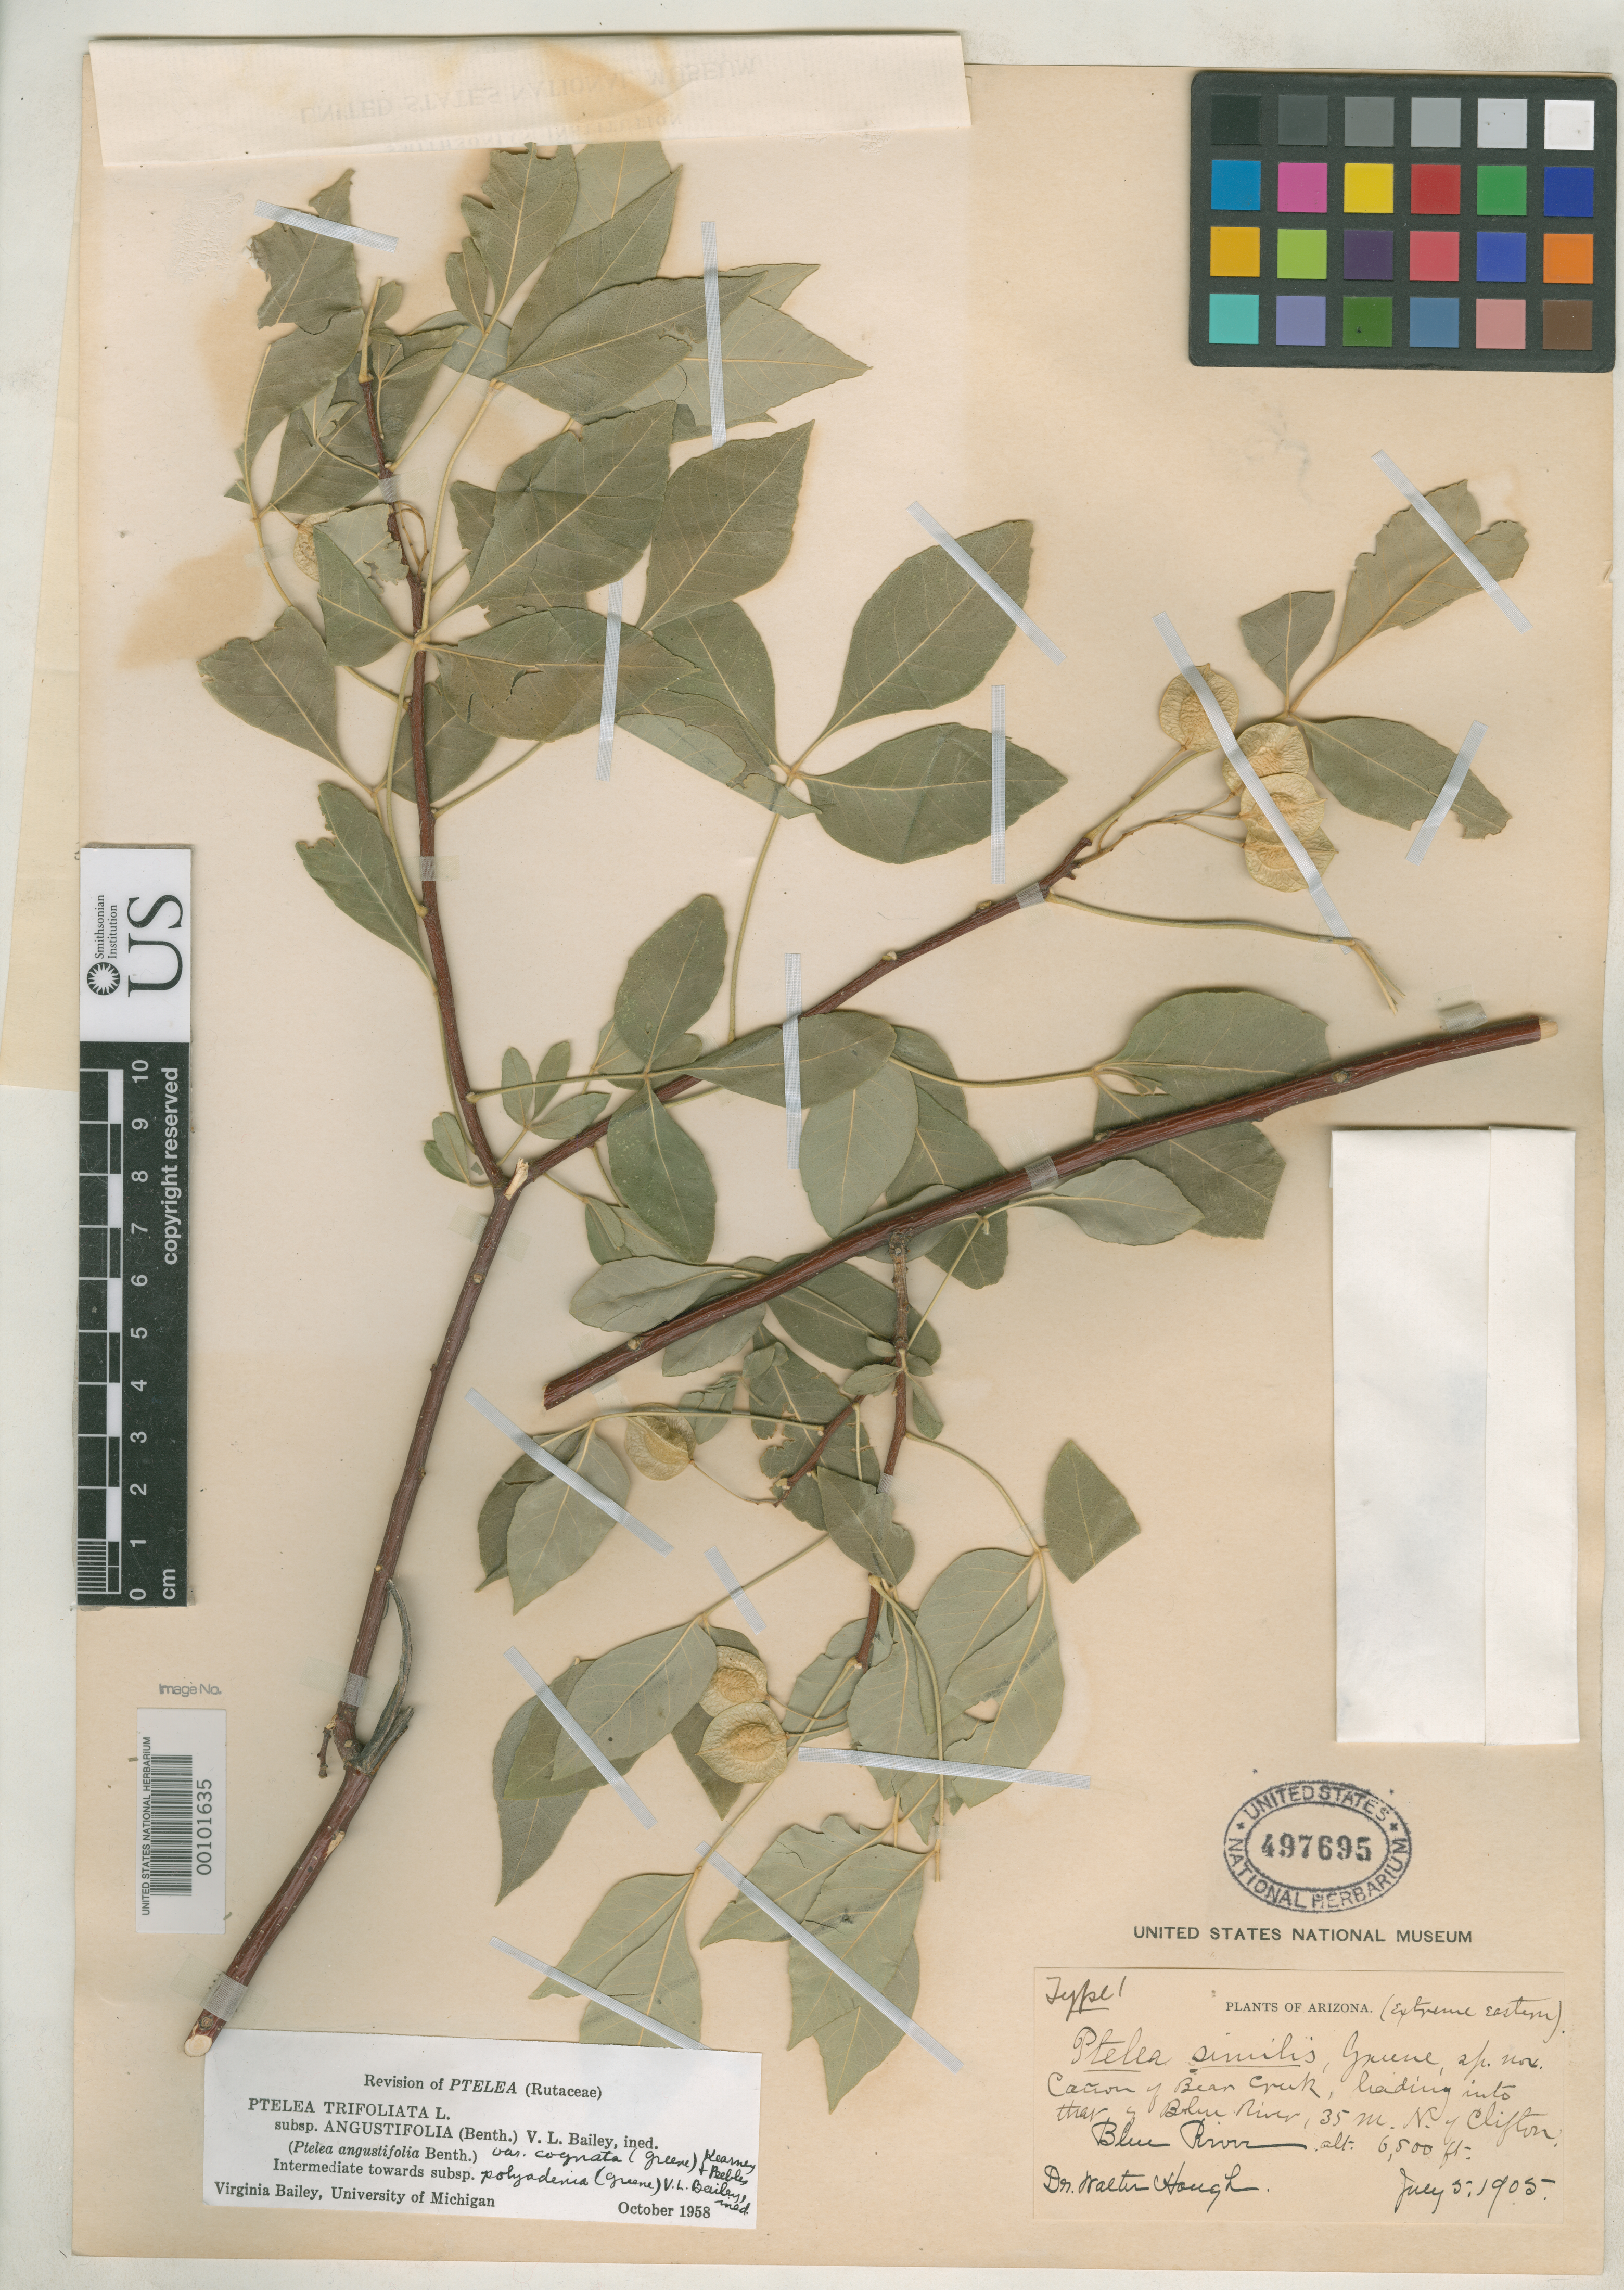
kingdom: Plantae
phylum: Tracheophyta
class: Magnoliopsida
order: Sapindales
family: Rutaceae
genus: Ptelea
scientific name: Ptelea similis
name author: Greene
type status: Holotype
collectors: W. Hough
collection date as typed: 05 Jul 1905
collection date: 1905-07-05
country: United States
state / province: Arizona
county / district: Greenlee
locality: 35 miles north of Clifton, Blue River Canyon.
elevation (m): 1660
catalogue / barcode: US 497695